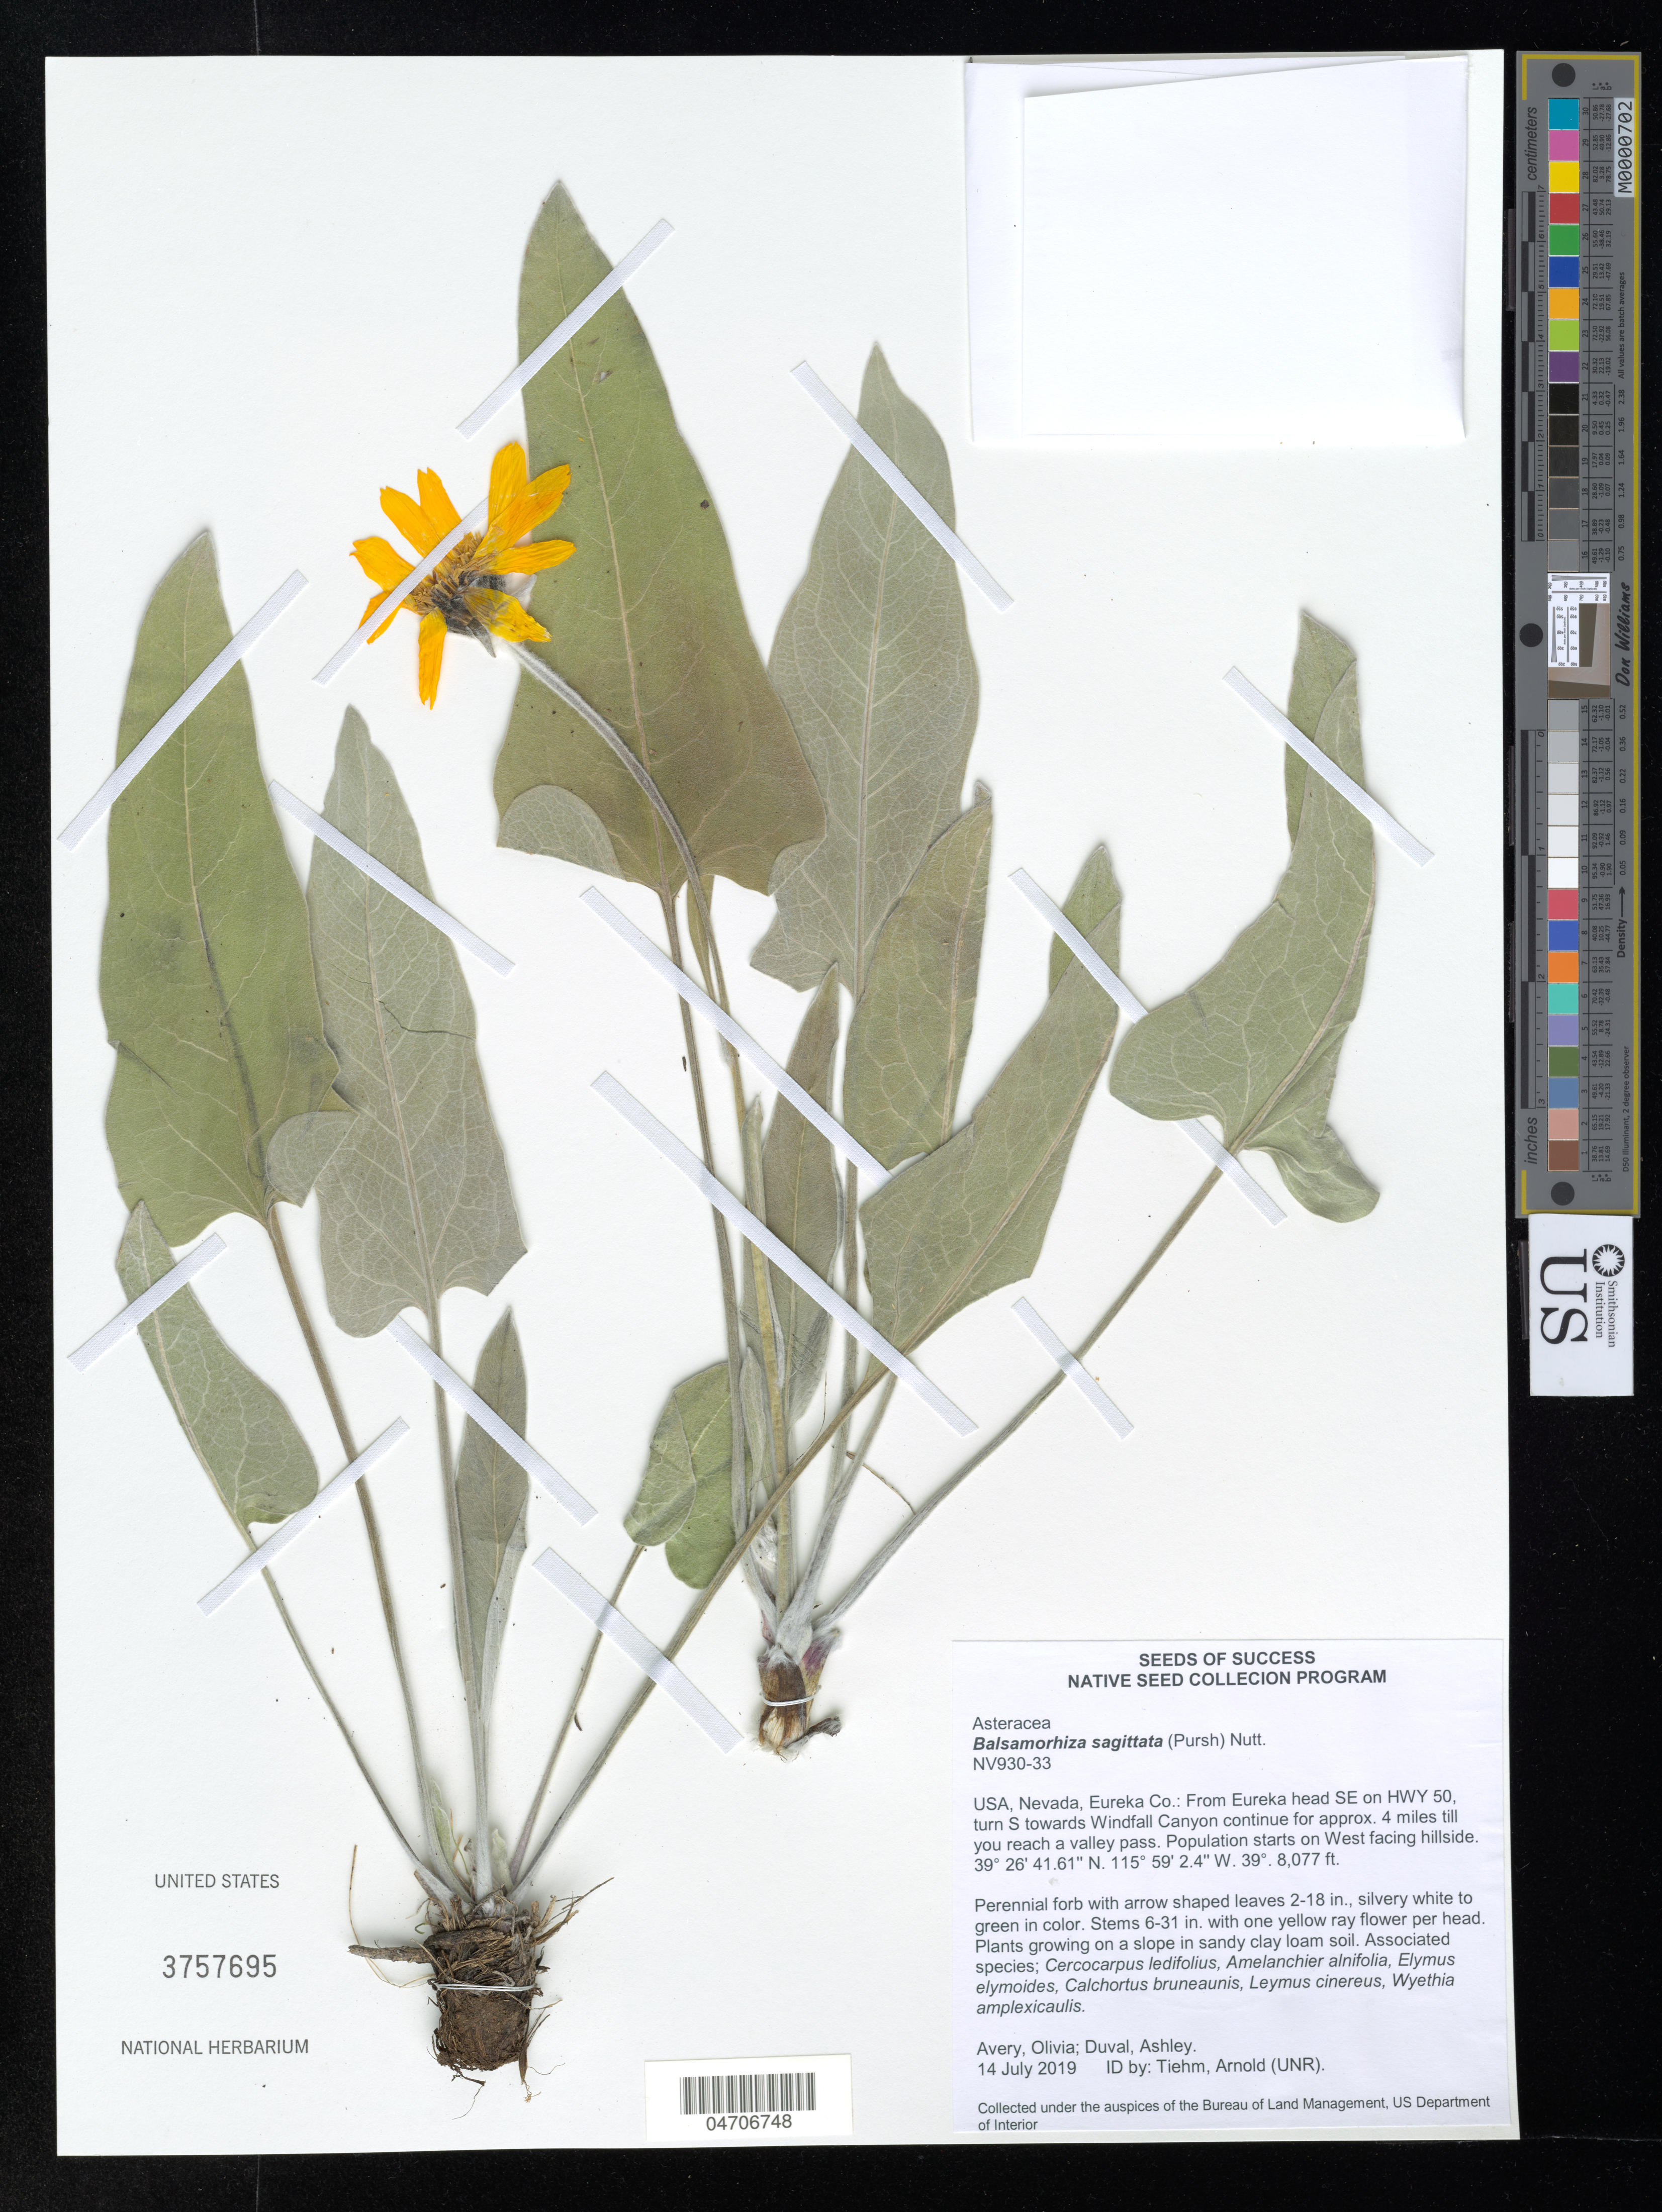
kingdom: Plantae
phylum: Tracheophyta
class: Magnoliopsida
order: Asterales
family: Asteraceae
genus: Balsamorhiza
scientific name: Balsamorhiza sagittata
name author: (Pursh) Nutt.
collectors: O. Avery & A. Duval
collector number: NV930-33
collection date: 2019-07-14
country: United States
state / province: Nevada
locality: Eureka Co.: From Eureka head SE on HWY 50, turn S towards Windfall Canyon continue for approx. 4 miles till you reach a valley pass. Population starts on West facing hillside.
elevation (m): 2462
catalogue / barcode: US 3757695